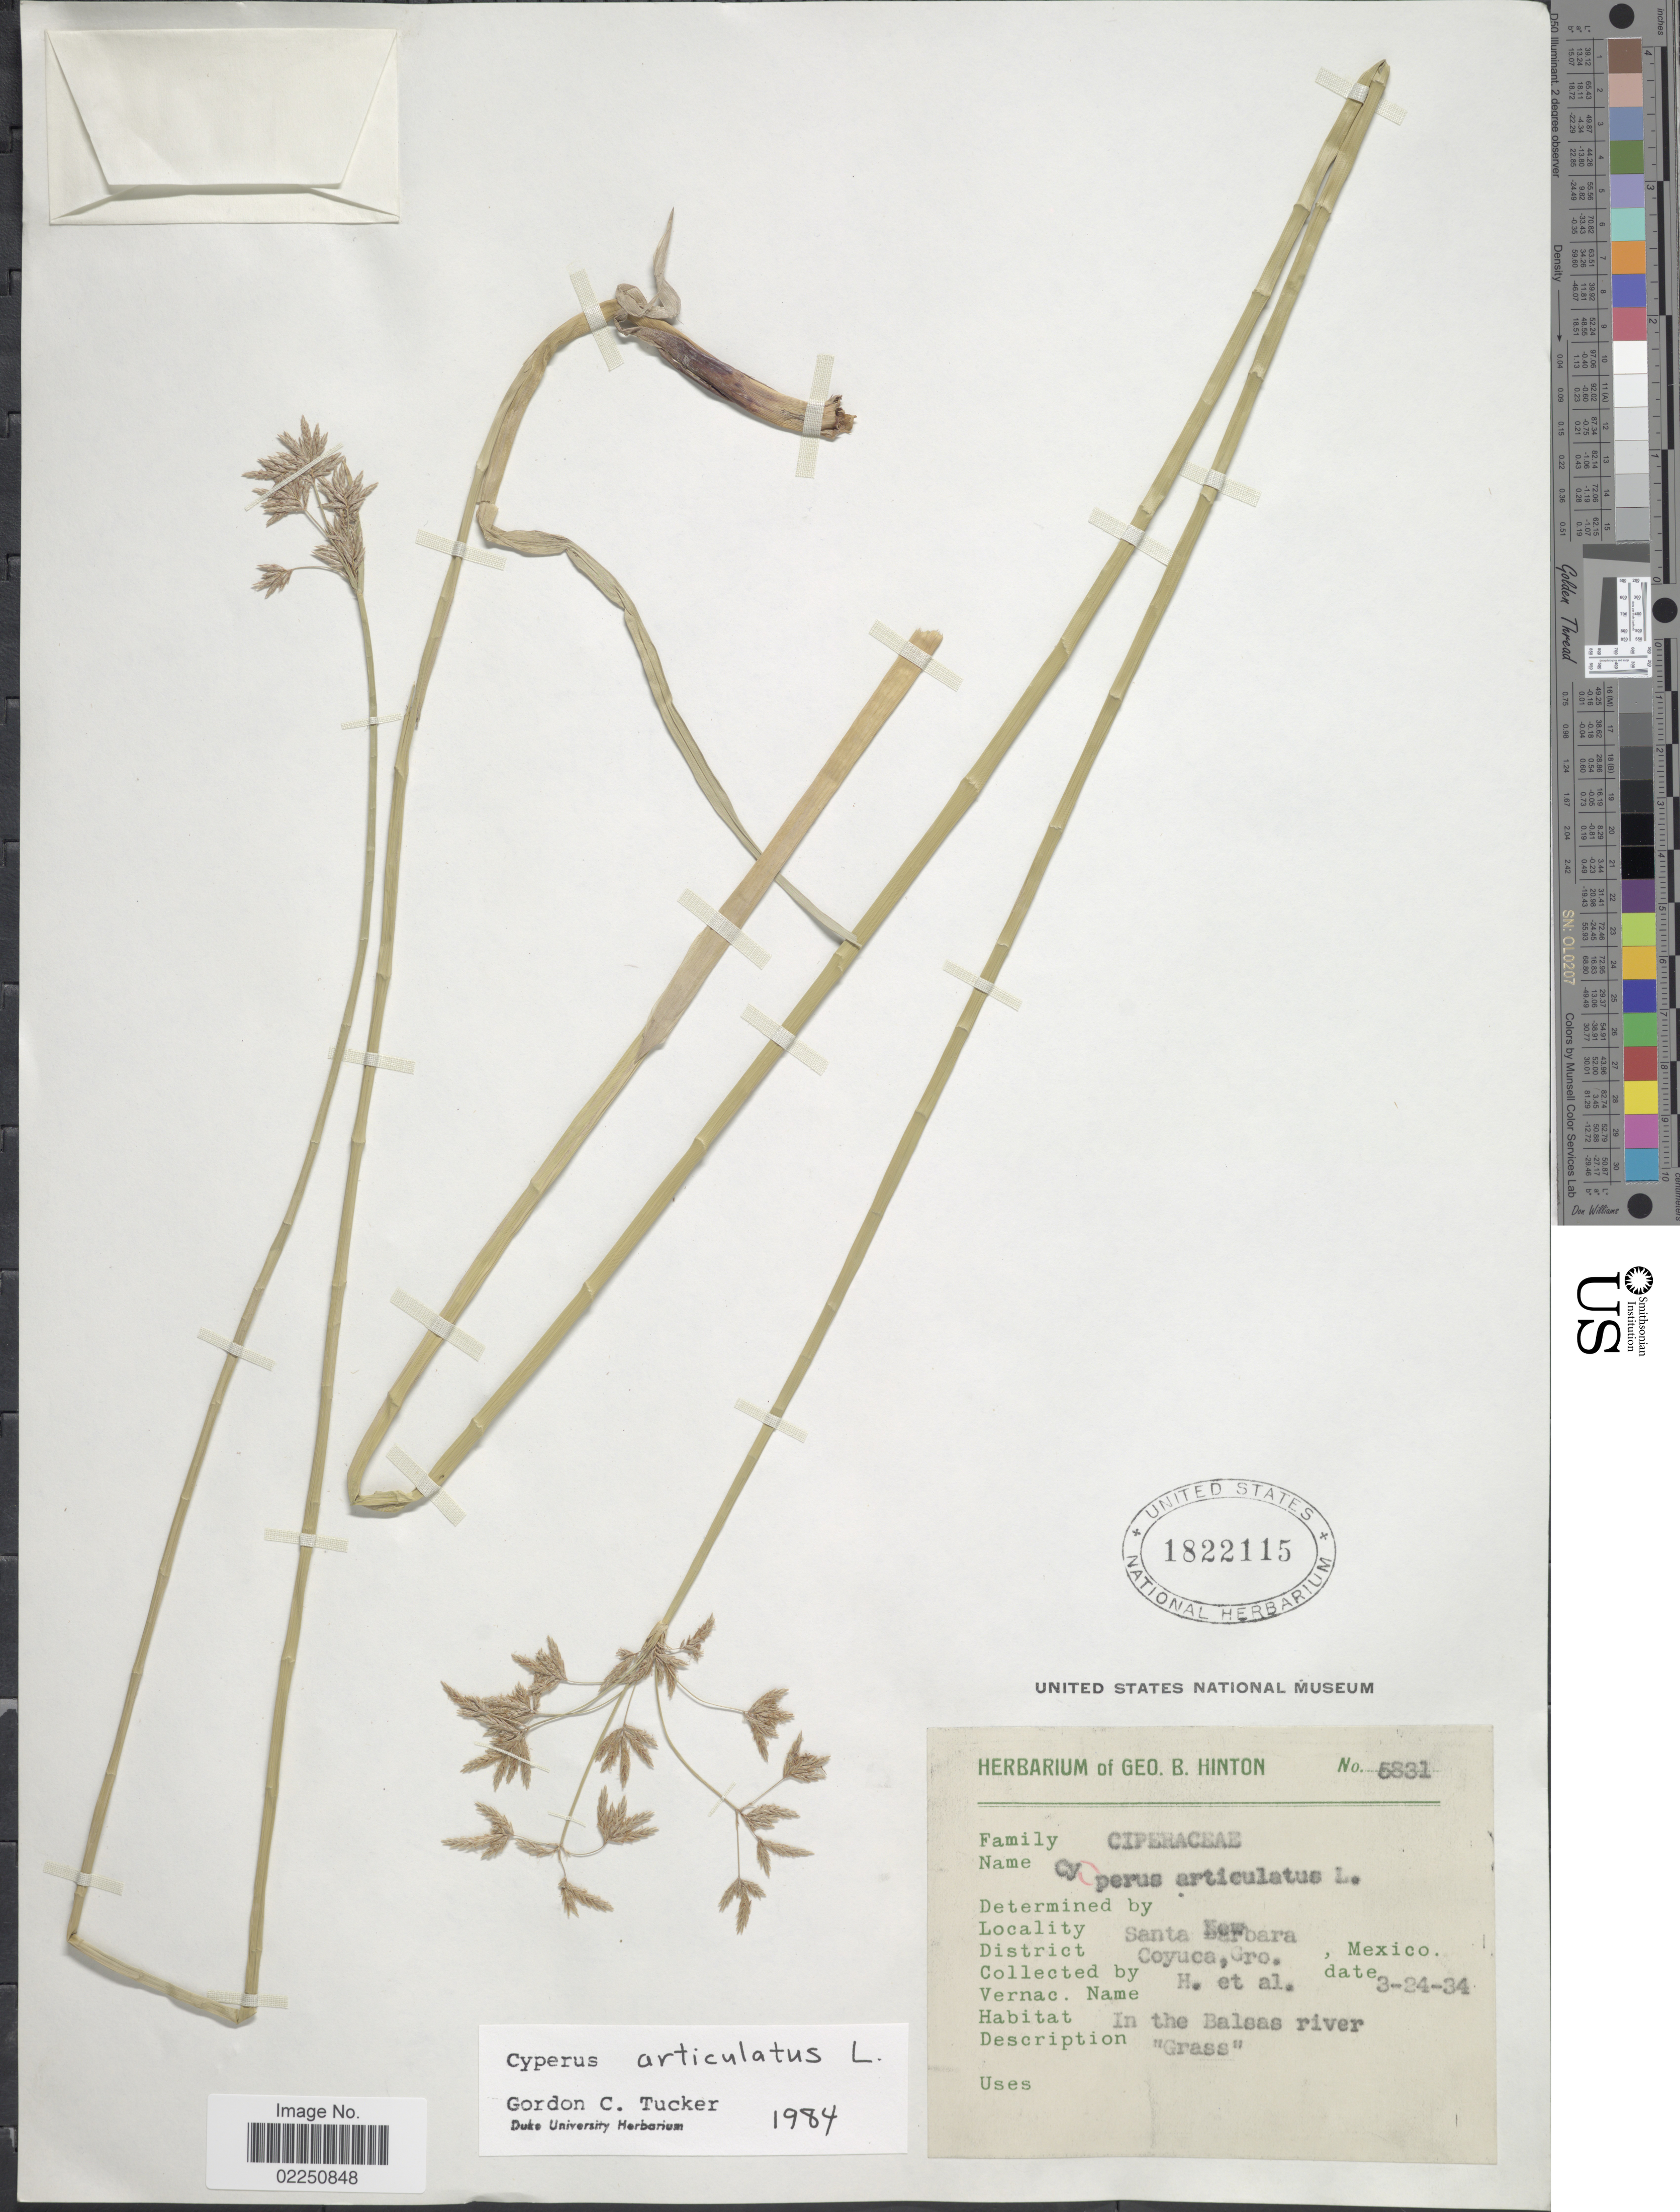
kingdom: Plantae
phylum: Tracheophyta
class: Liliopsida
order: Poales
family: Cyperaceae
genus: Cyperus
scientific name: Cyperus articulatus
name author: L.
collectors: G. B. Hinton & et al.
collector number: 5831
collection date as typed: Transcribed d/m/y: 24/3/34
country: Mexico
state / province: Guerrero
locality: Santa Barbara. District: Coyuca, Gro.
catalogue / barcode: US 1822115